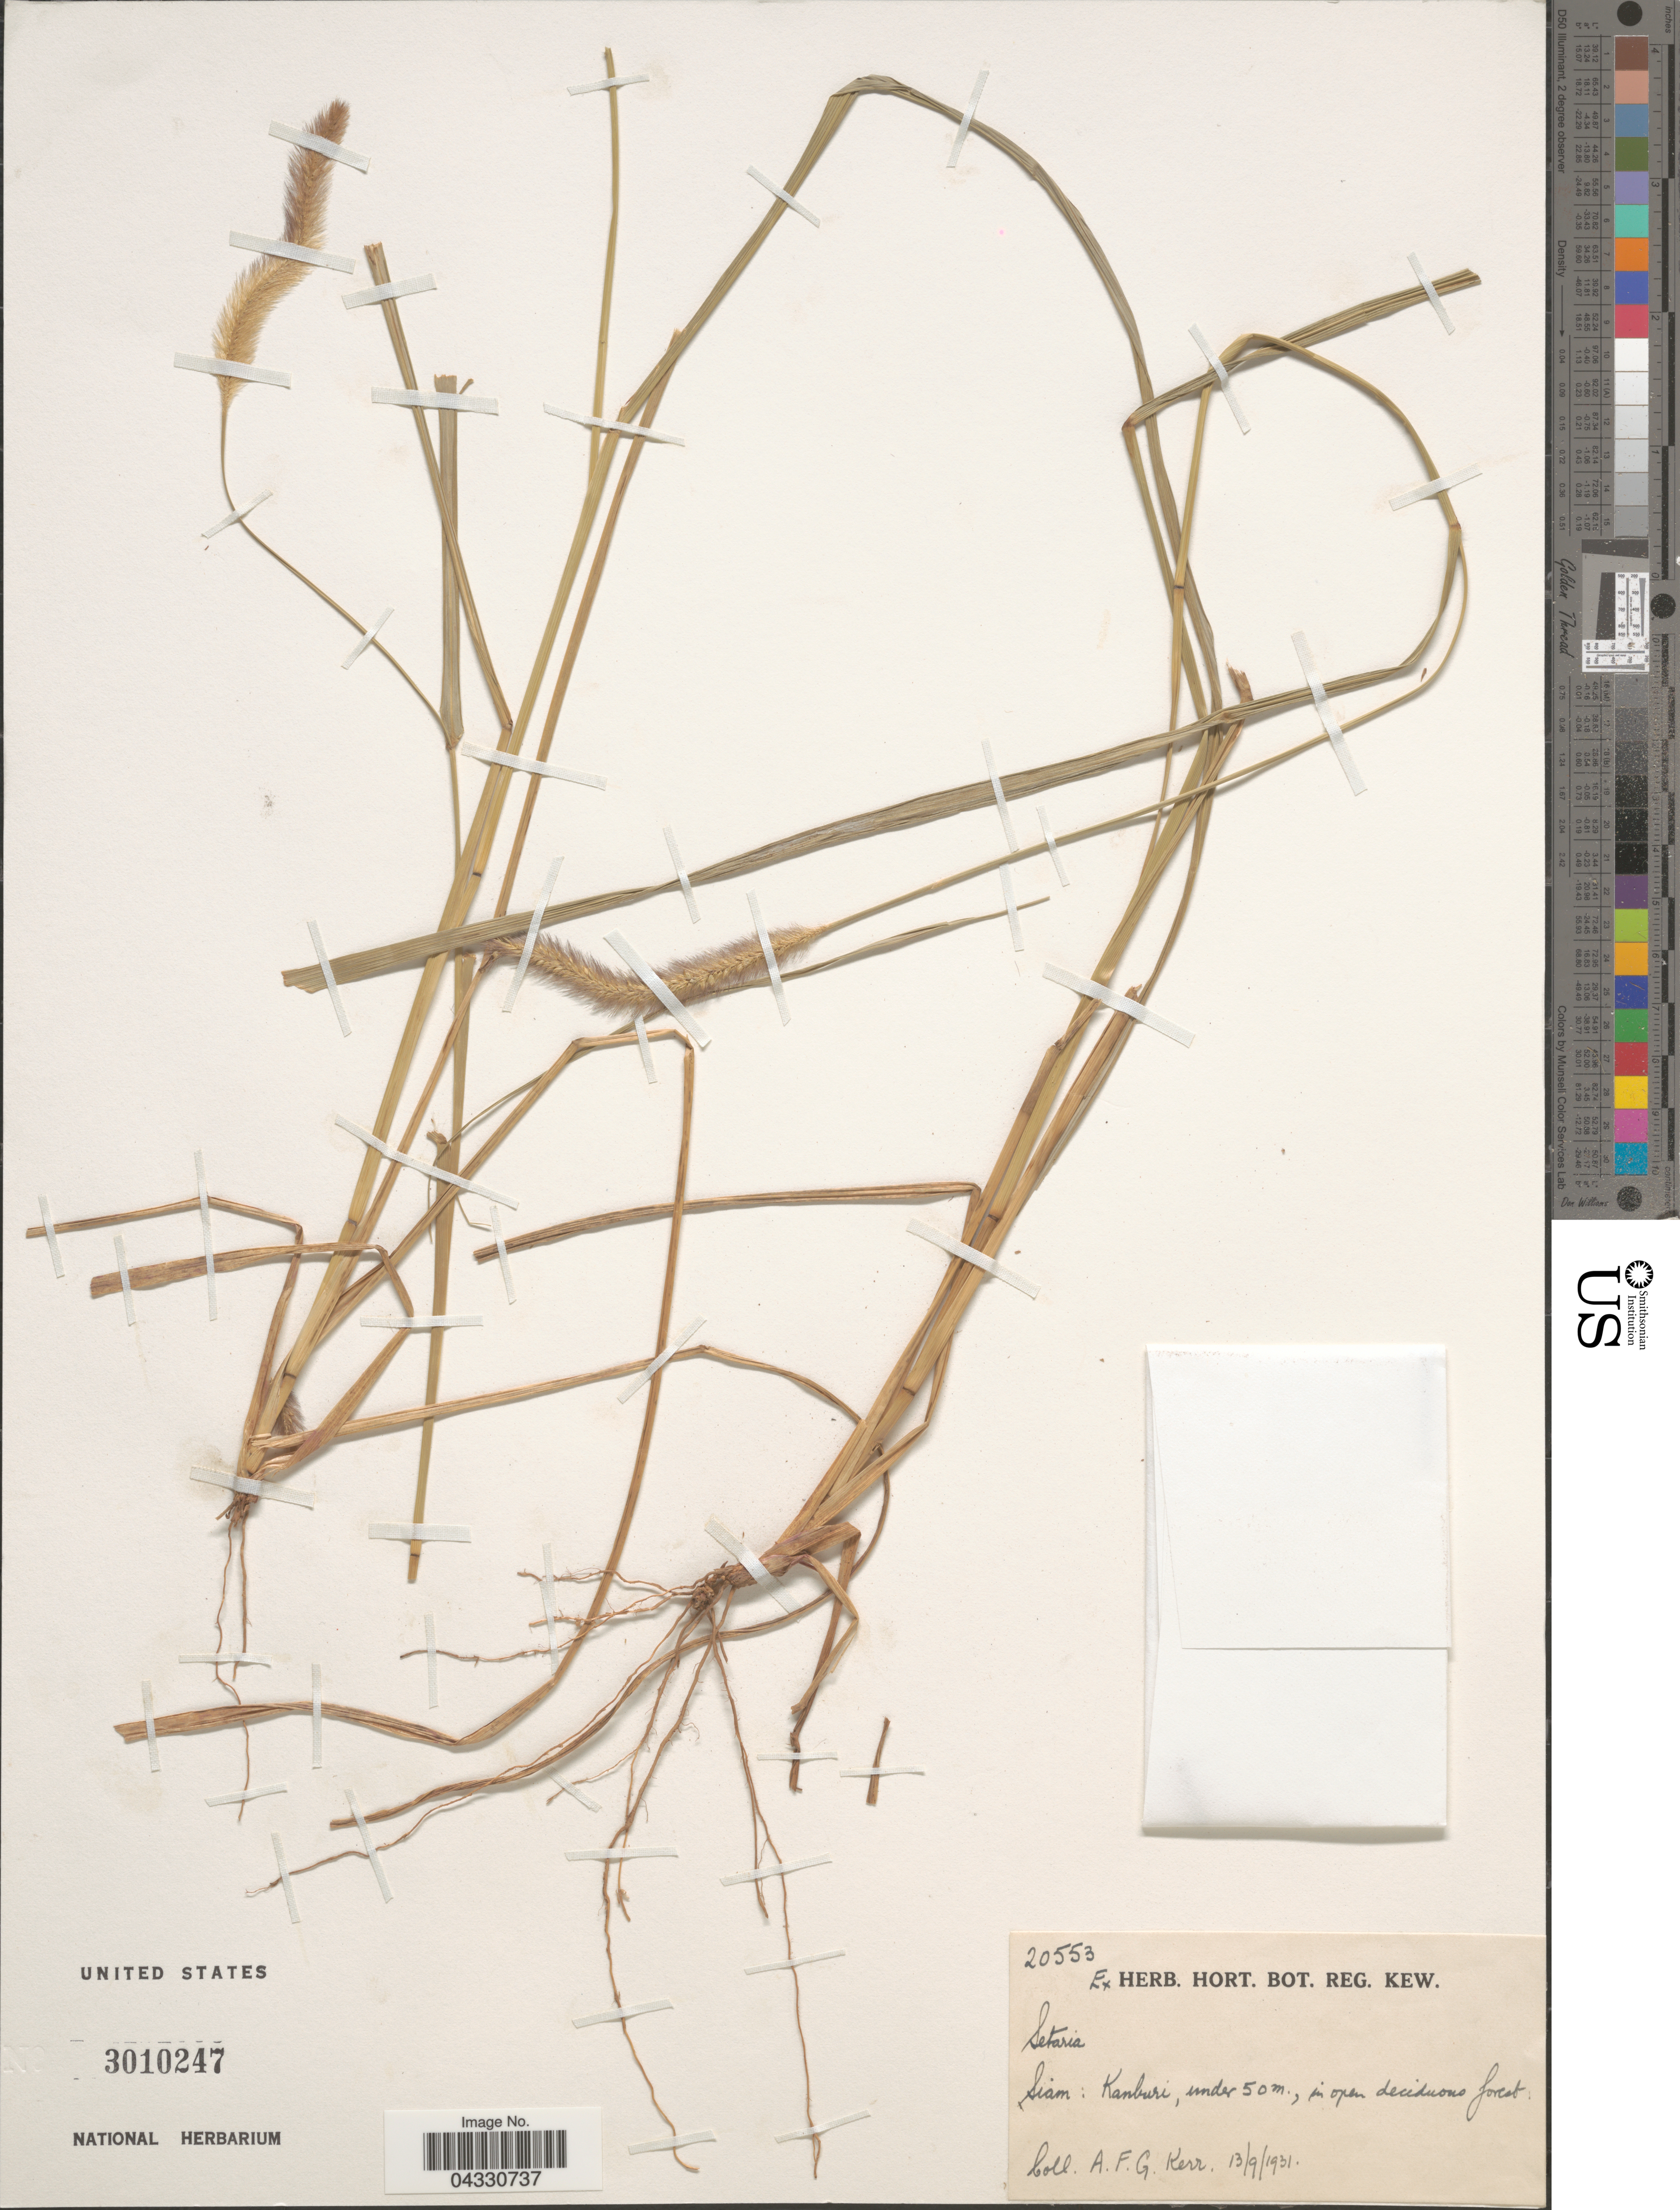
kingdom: Plantae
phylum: Tracheophyta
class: Liliopsida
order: Poales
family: Poaceae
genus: Setaria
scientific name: Setaria sp.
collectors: A. F. G. Kerr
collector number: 20553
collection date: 1931-09-13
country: Thailand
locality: Siam: Kanburi.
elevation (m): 50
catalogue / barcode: US 3010247